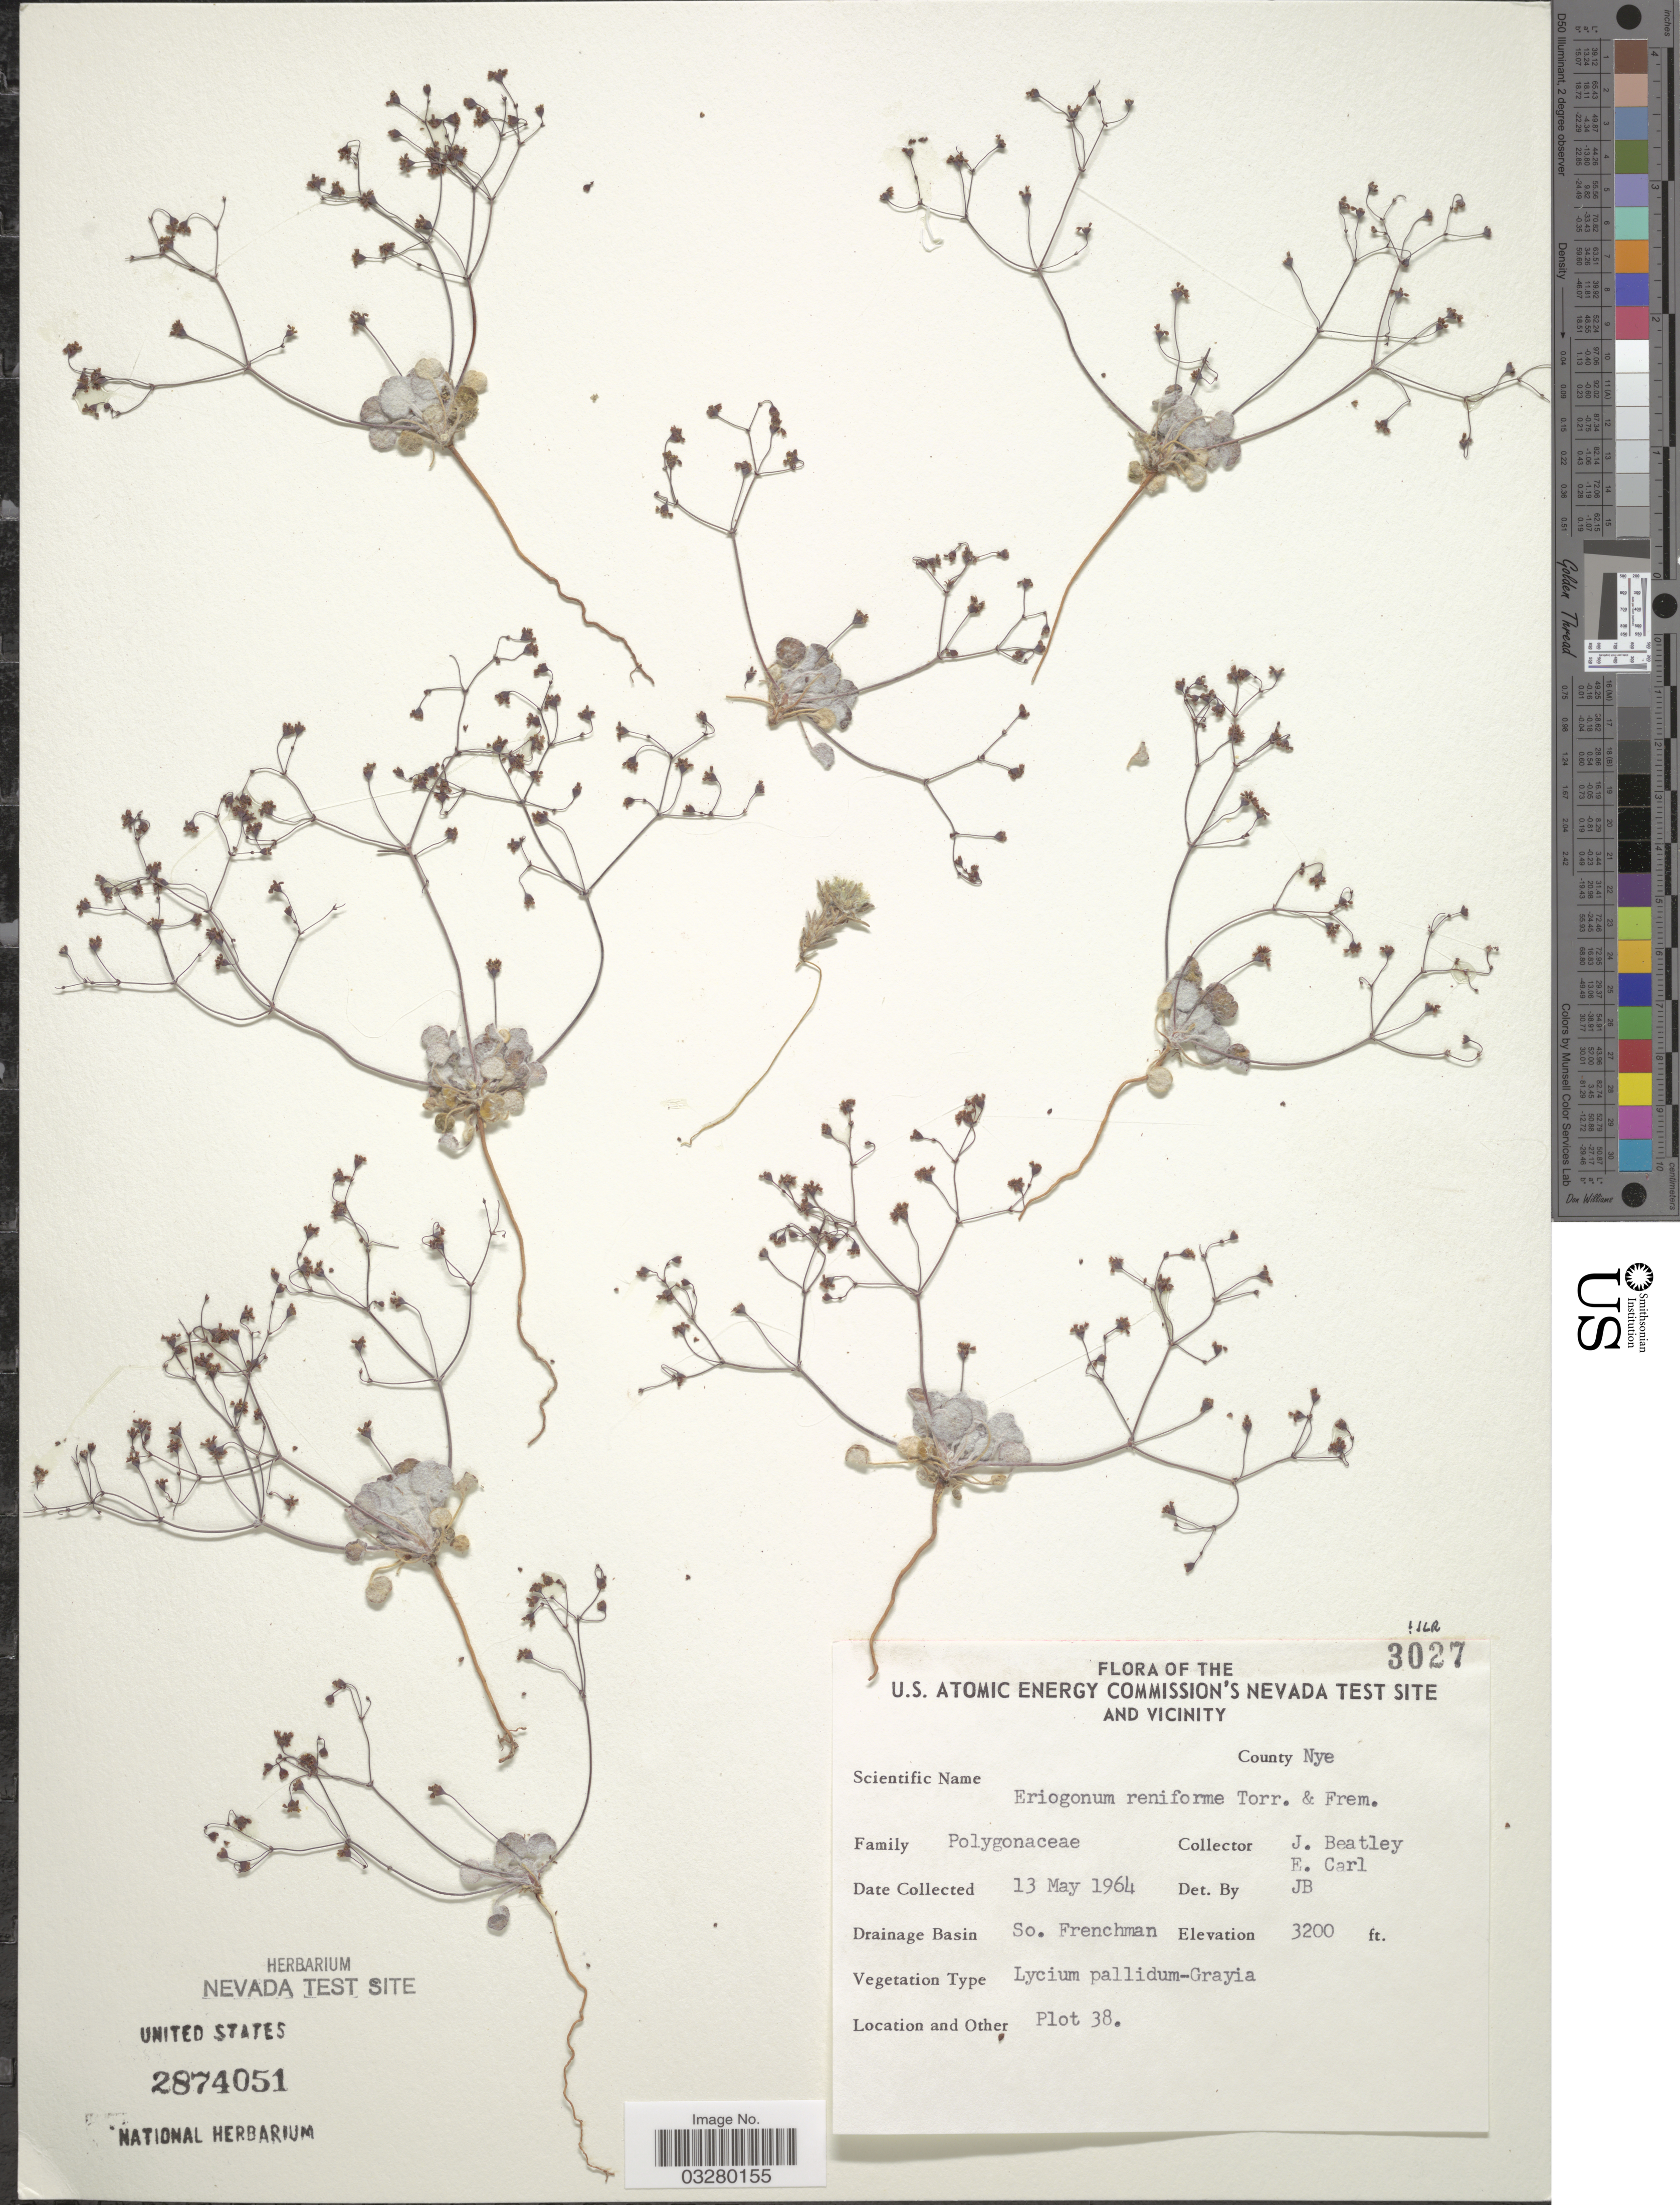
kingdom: Plantae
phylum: Tracheophyta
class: Magnoliopsida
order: Caryophyllales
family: Polygonaceae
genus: Eriogonum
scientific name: Eriogonum reniforme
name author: Torr. & Frém.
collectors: J. C. Beatley & E. Carl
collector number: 3027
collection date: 1964-05-13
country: United States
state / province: Nevada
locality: U.S. Atomic Energy Commission's Nevada Test Site and Vicinity. County Nye. Drainage Basin So. Frenchman. Plot 38.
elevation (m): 975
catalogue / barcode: US 2874051